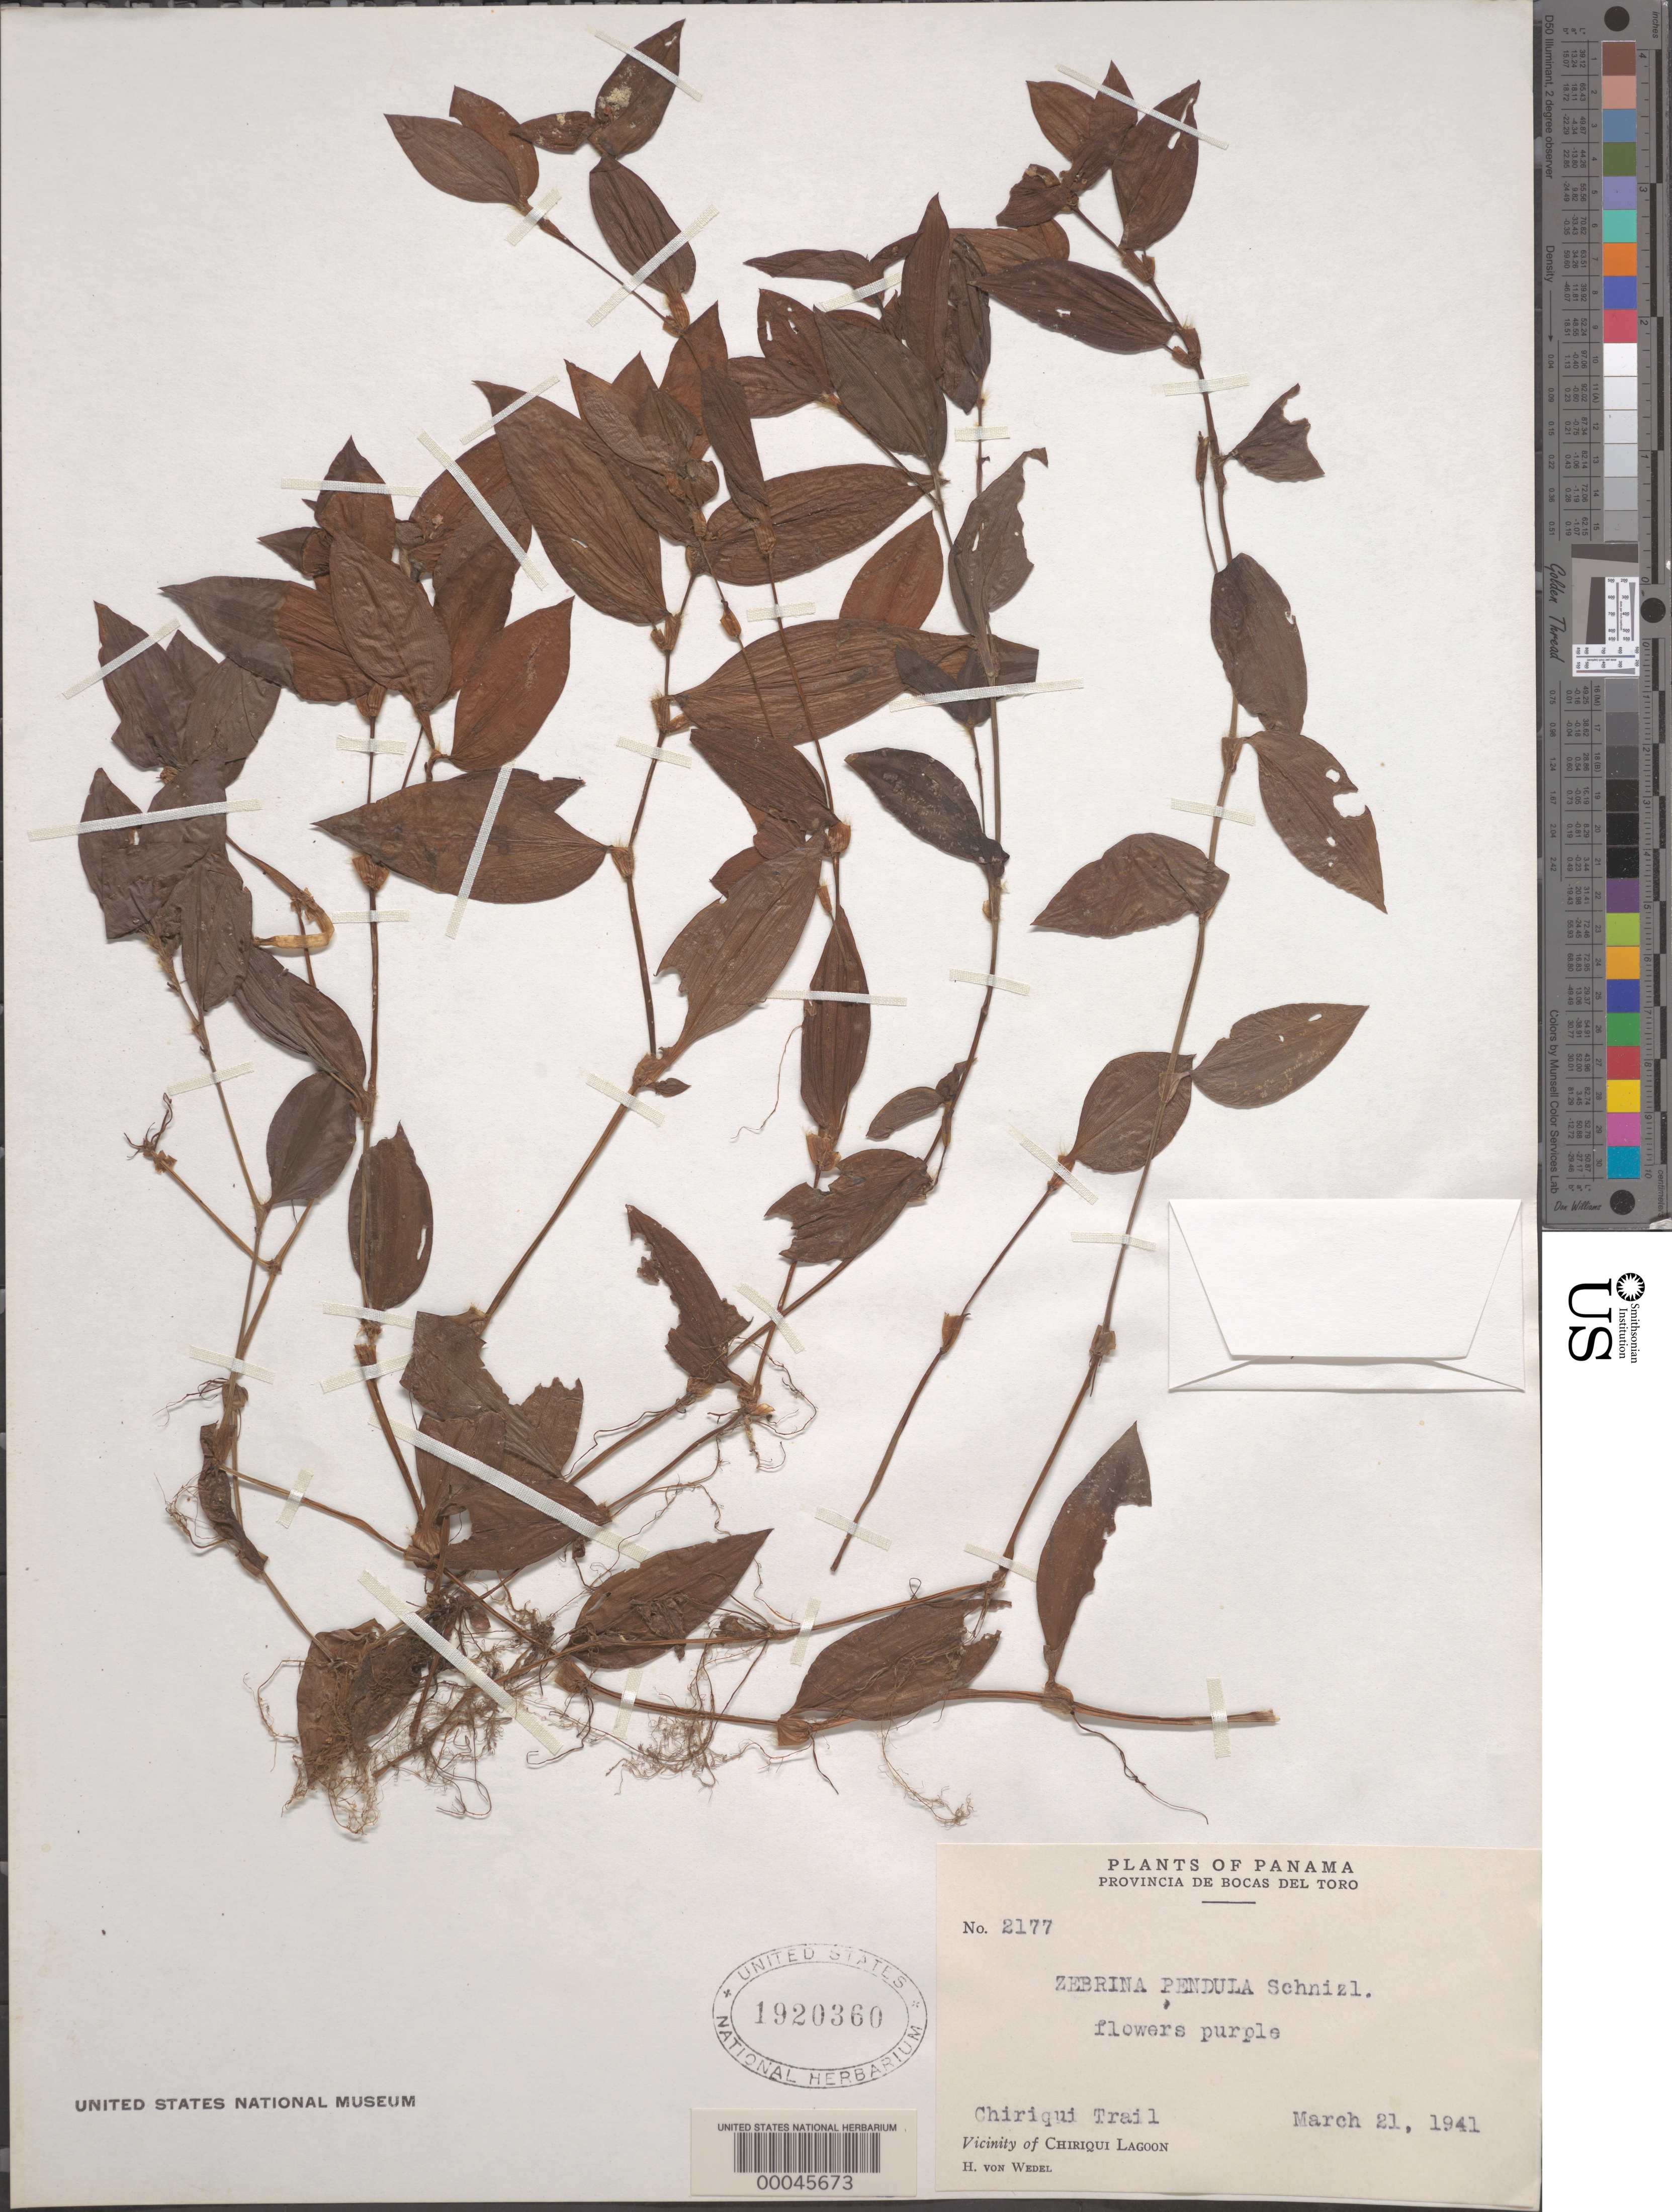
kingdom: Plantae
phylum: Tracheophyta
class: Liliopsida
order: Commelinales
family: Commelinaceae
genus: Tradescantia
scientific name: Tradescantia zebrina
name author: Bosse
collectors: H. von Wedel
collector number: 2177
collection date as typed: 21 Mar 1941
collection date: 1941-03-21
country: Panama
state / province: Bocas del Toro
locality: Chiriqui Trail, near Chiriquí Lagoon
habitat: Trailside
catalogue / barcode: US 1920360